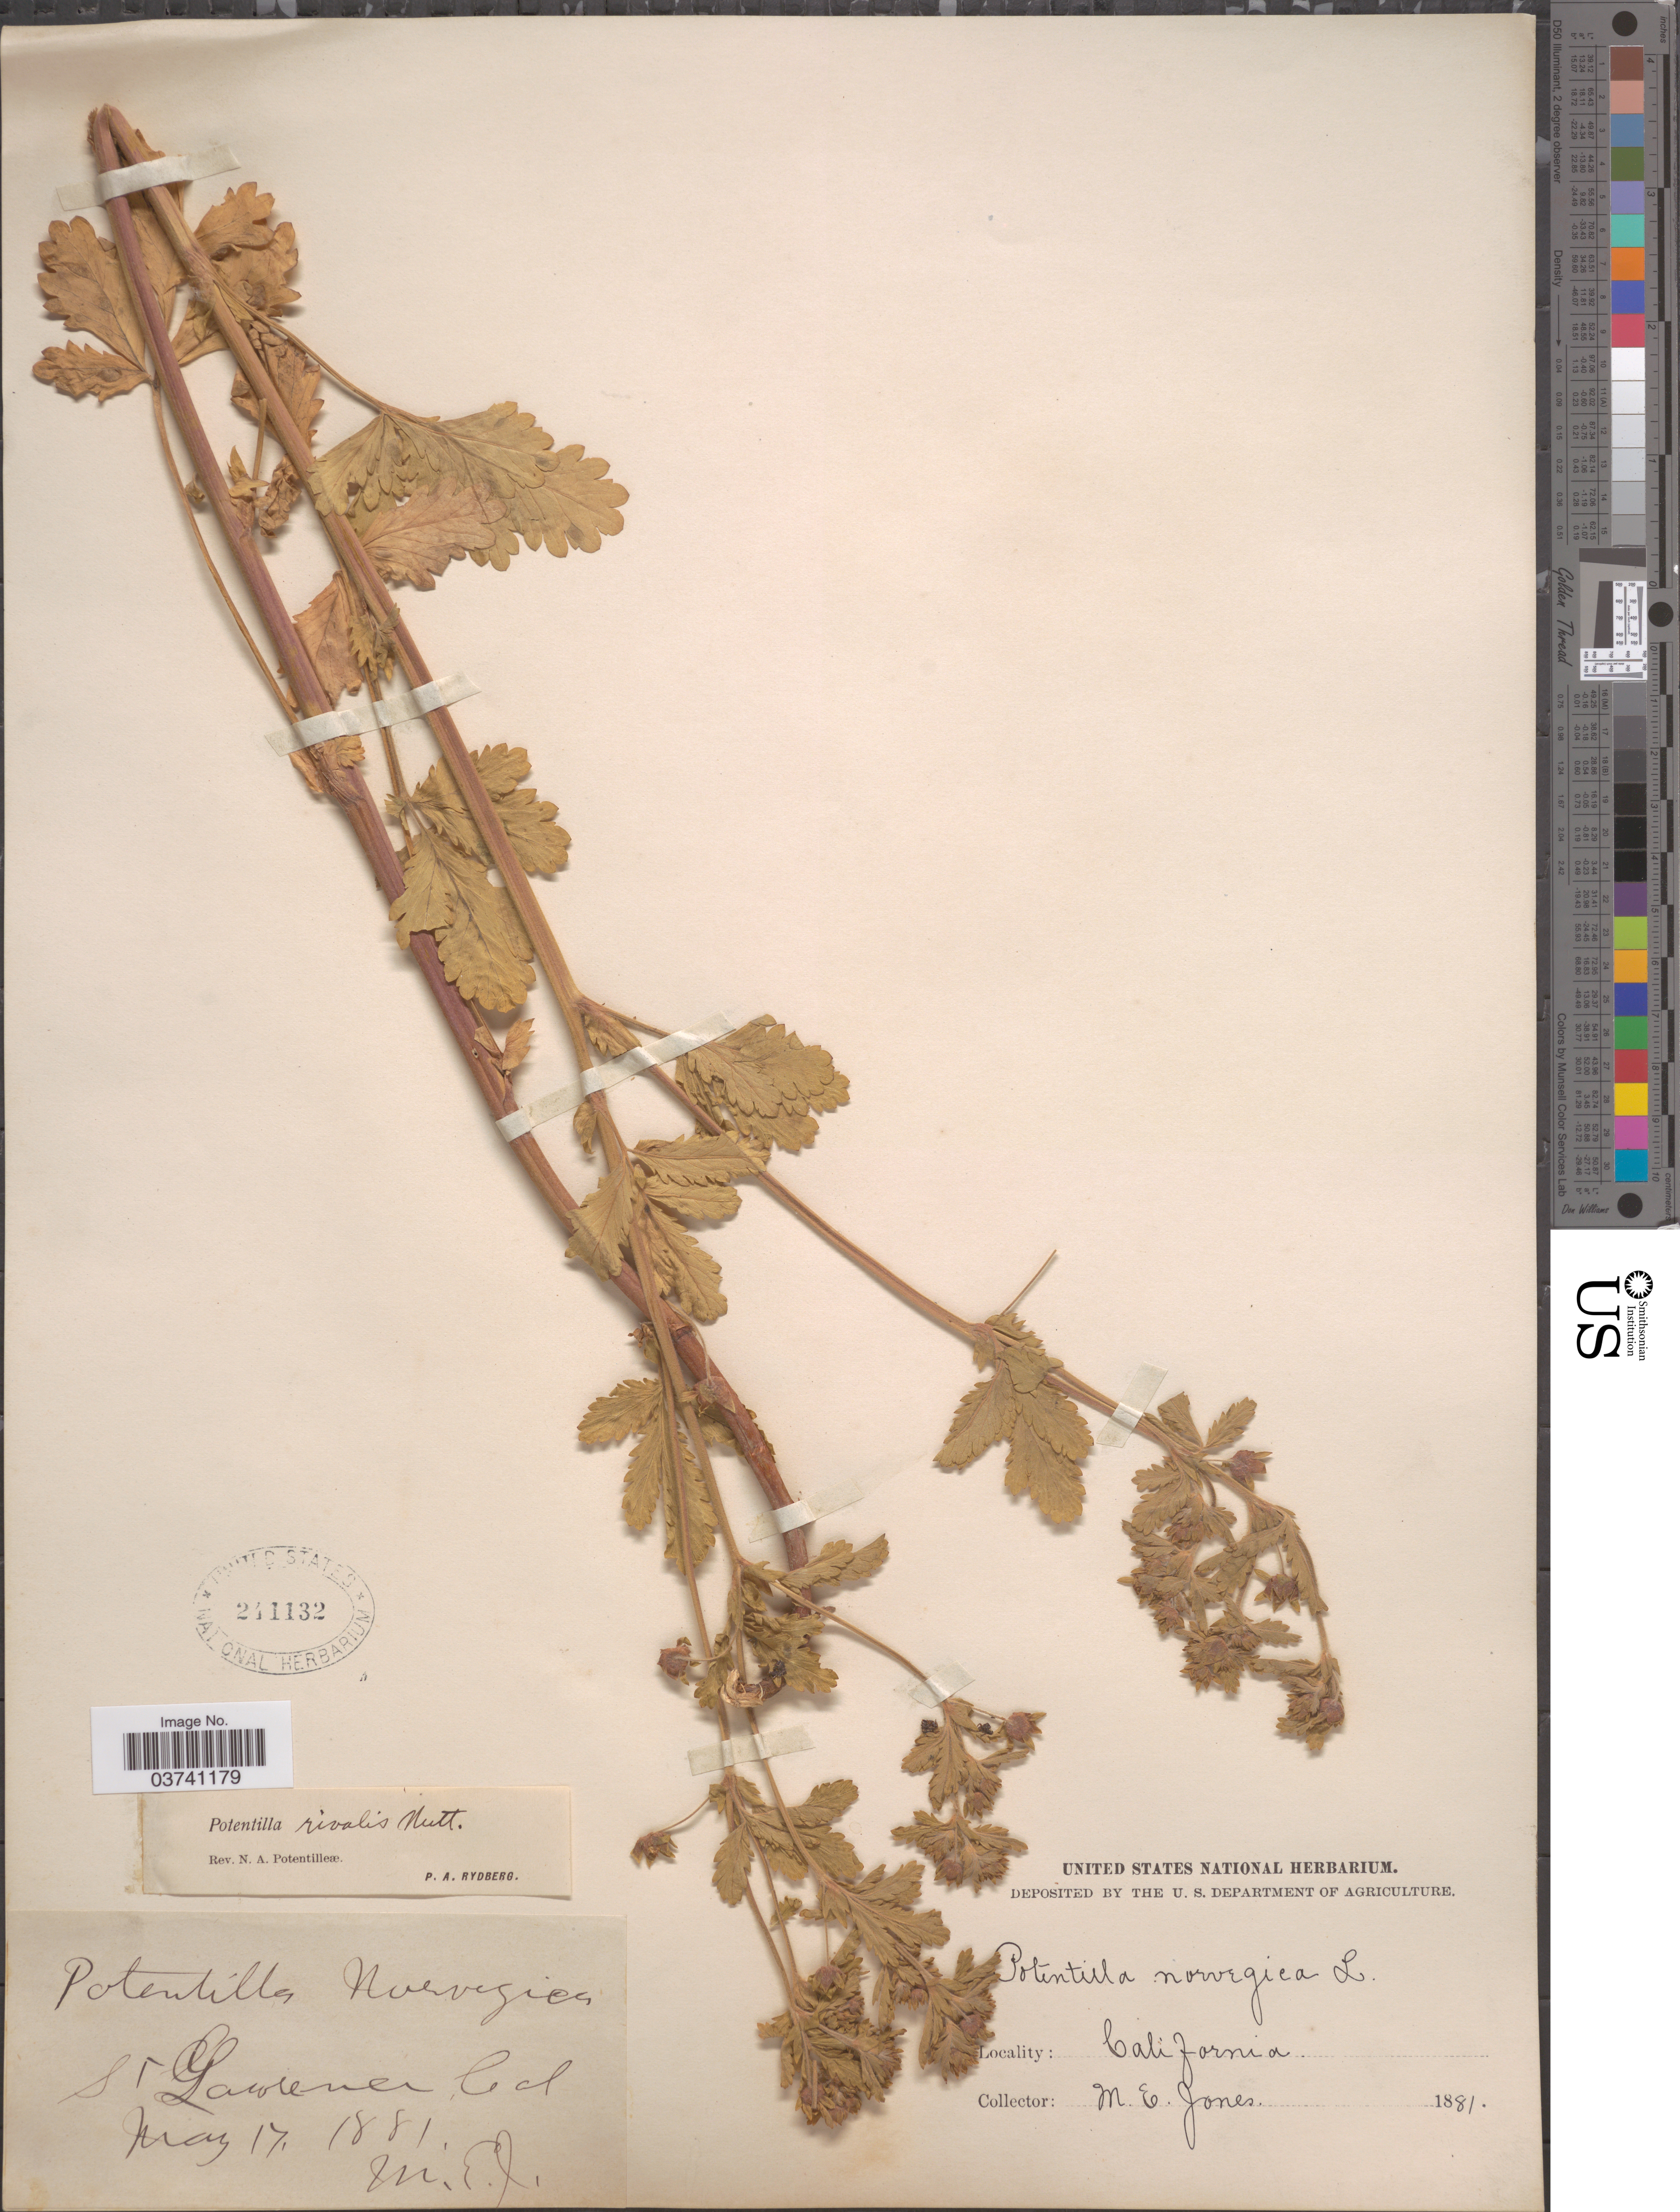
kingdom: Plantae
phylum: Tracheophyta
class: Magnoliopsida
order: Rosales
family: Rosaceae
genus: Potentilla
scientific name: Potentilla rivalis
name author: Nutt.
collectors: M. E. Jones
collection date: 1881-05-17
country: United States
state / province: California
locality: St. Lawrence.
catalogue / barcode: US 241132